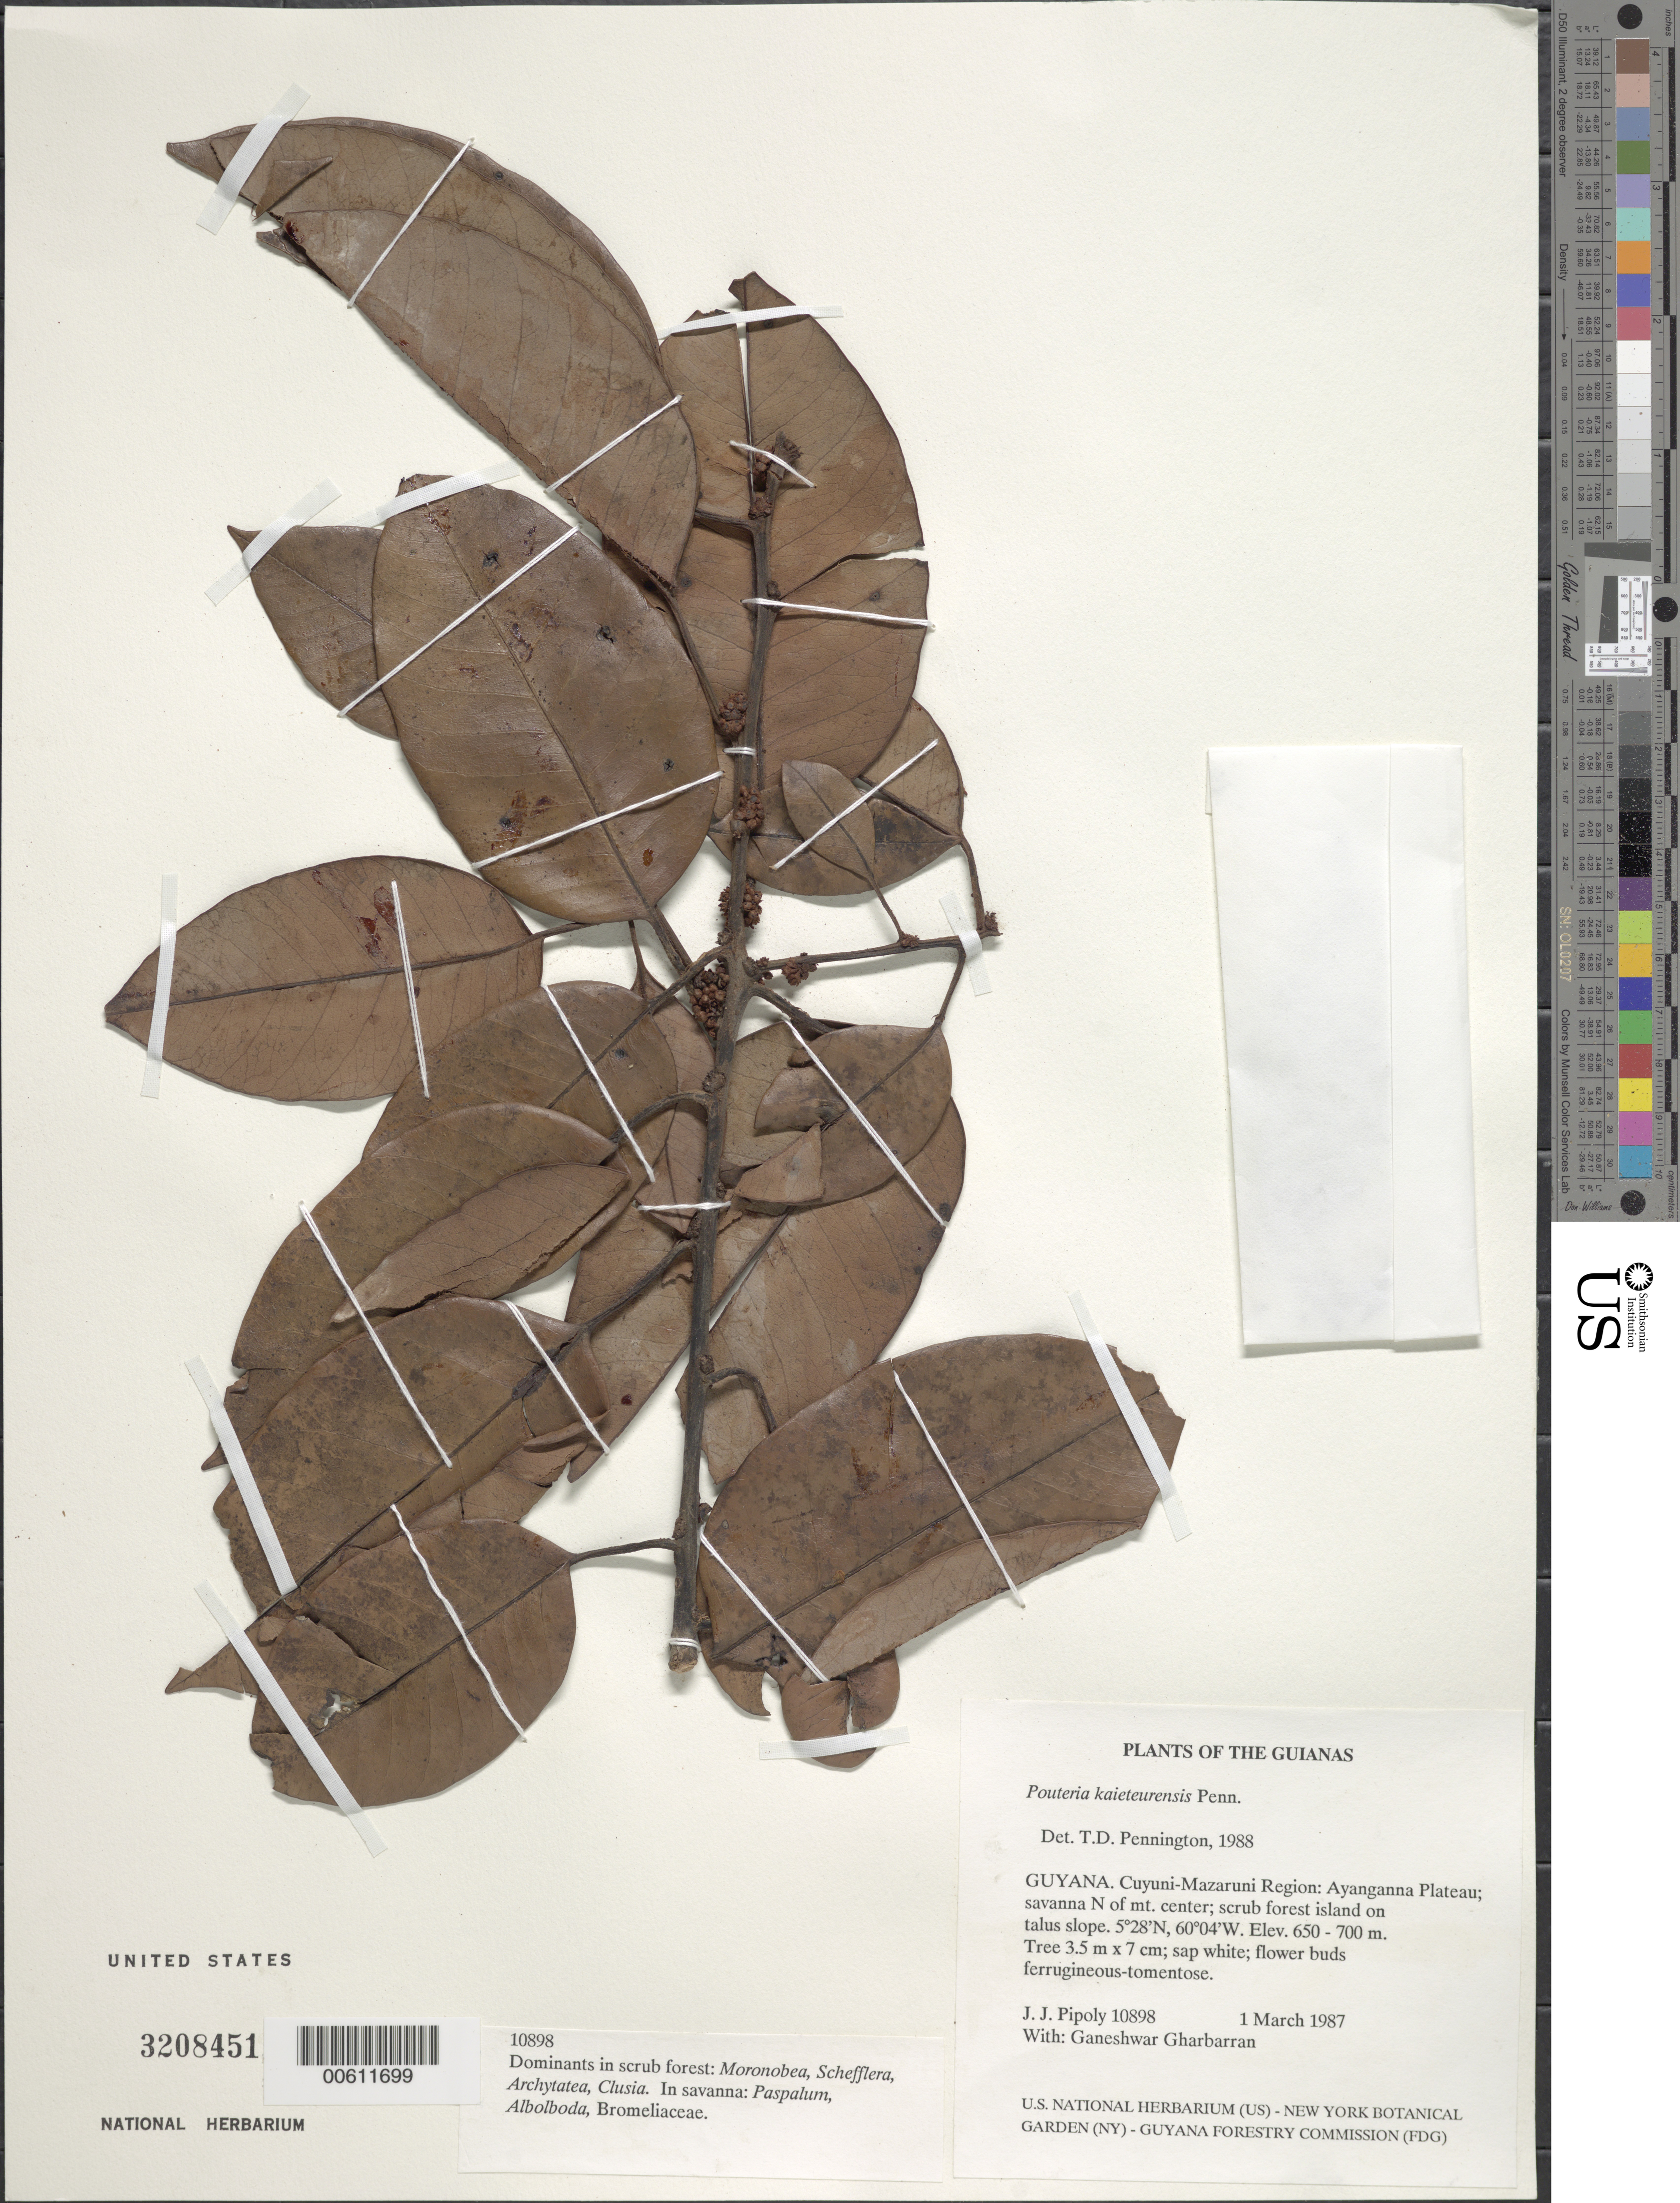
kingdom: Plantae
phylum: Tracheophyta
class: Magnoliopsida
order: Ericales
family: Sapotaceae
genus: Pouteria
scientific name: Pouteria kaieteurensis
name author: T.D. Penn.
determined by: Pennington, T. D., (K)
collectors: J. J. Pipoly & G. Gharbarran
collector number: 10898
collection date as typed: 1 March 1987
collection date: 1987-03-01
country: Guyana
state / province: Cuyuni-Mazaruni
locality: Ayanganna Plateau, N of mountain center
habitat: Savanna with scrub forest island on talus slope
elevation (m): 650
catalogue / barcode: US 3208451